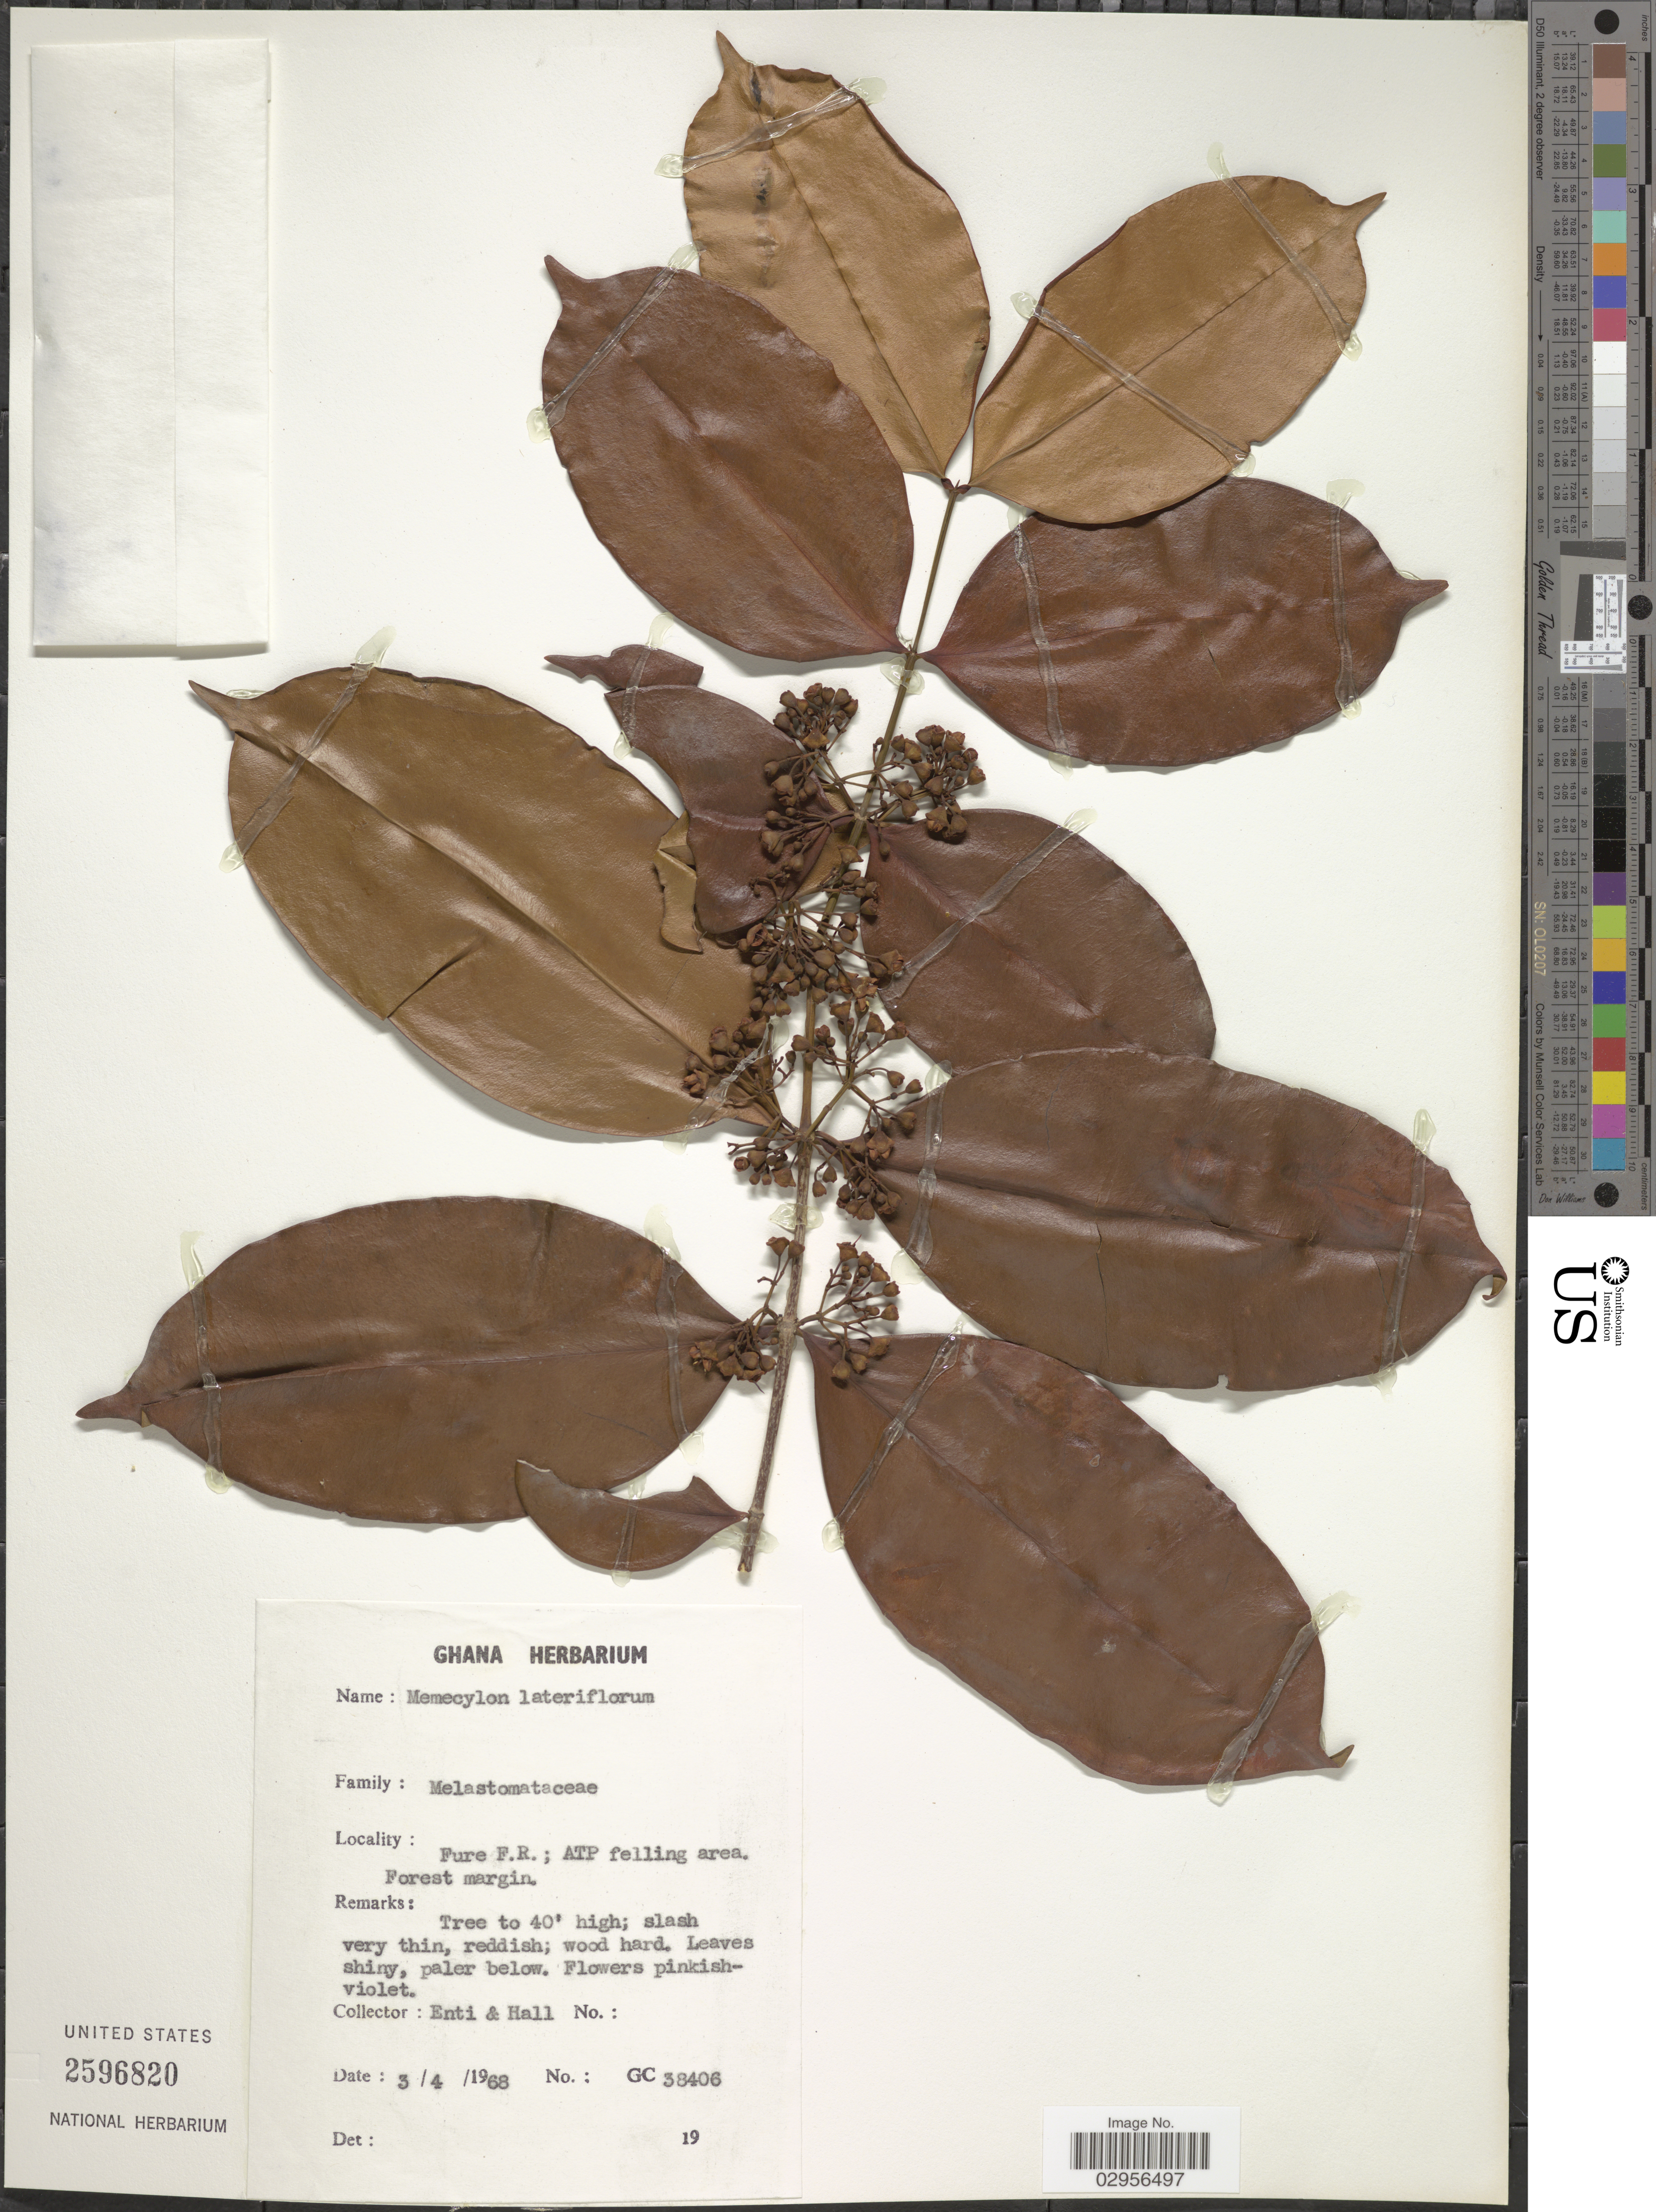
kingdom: Plantae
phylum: Tracheophyta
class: Magnoliopsida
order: Myrtales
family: Melastomataceae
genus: Memecylon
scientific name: Memecylon lateriflorum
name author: (G. Don) Bremek.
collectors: -. Enti & -- Hall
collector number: GC38406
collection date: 1968-04-03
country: Ghana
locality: Fure F.R.; ATP felling area.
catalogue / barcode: US 2596820